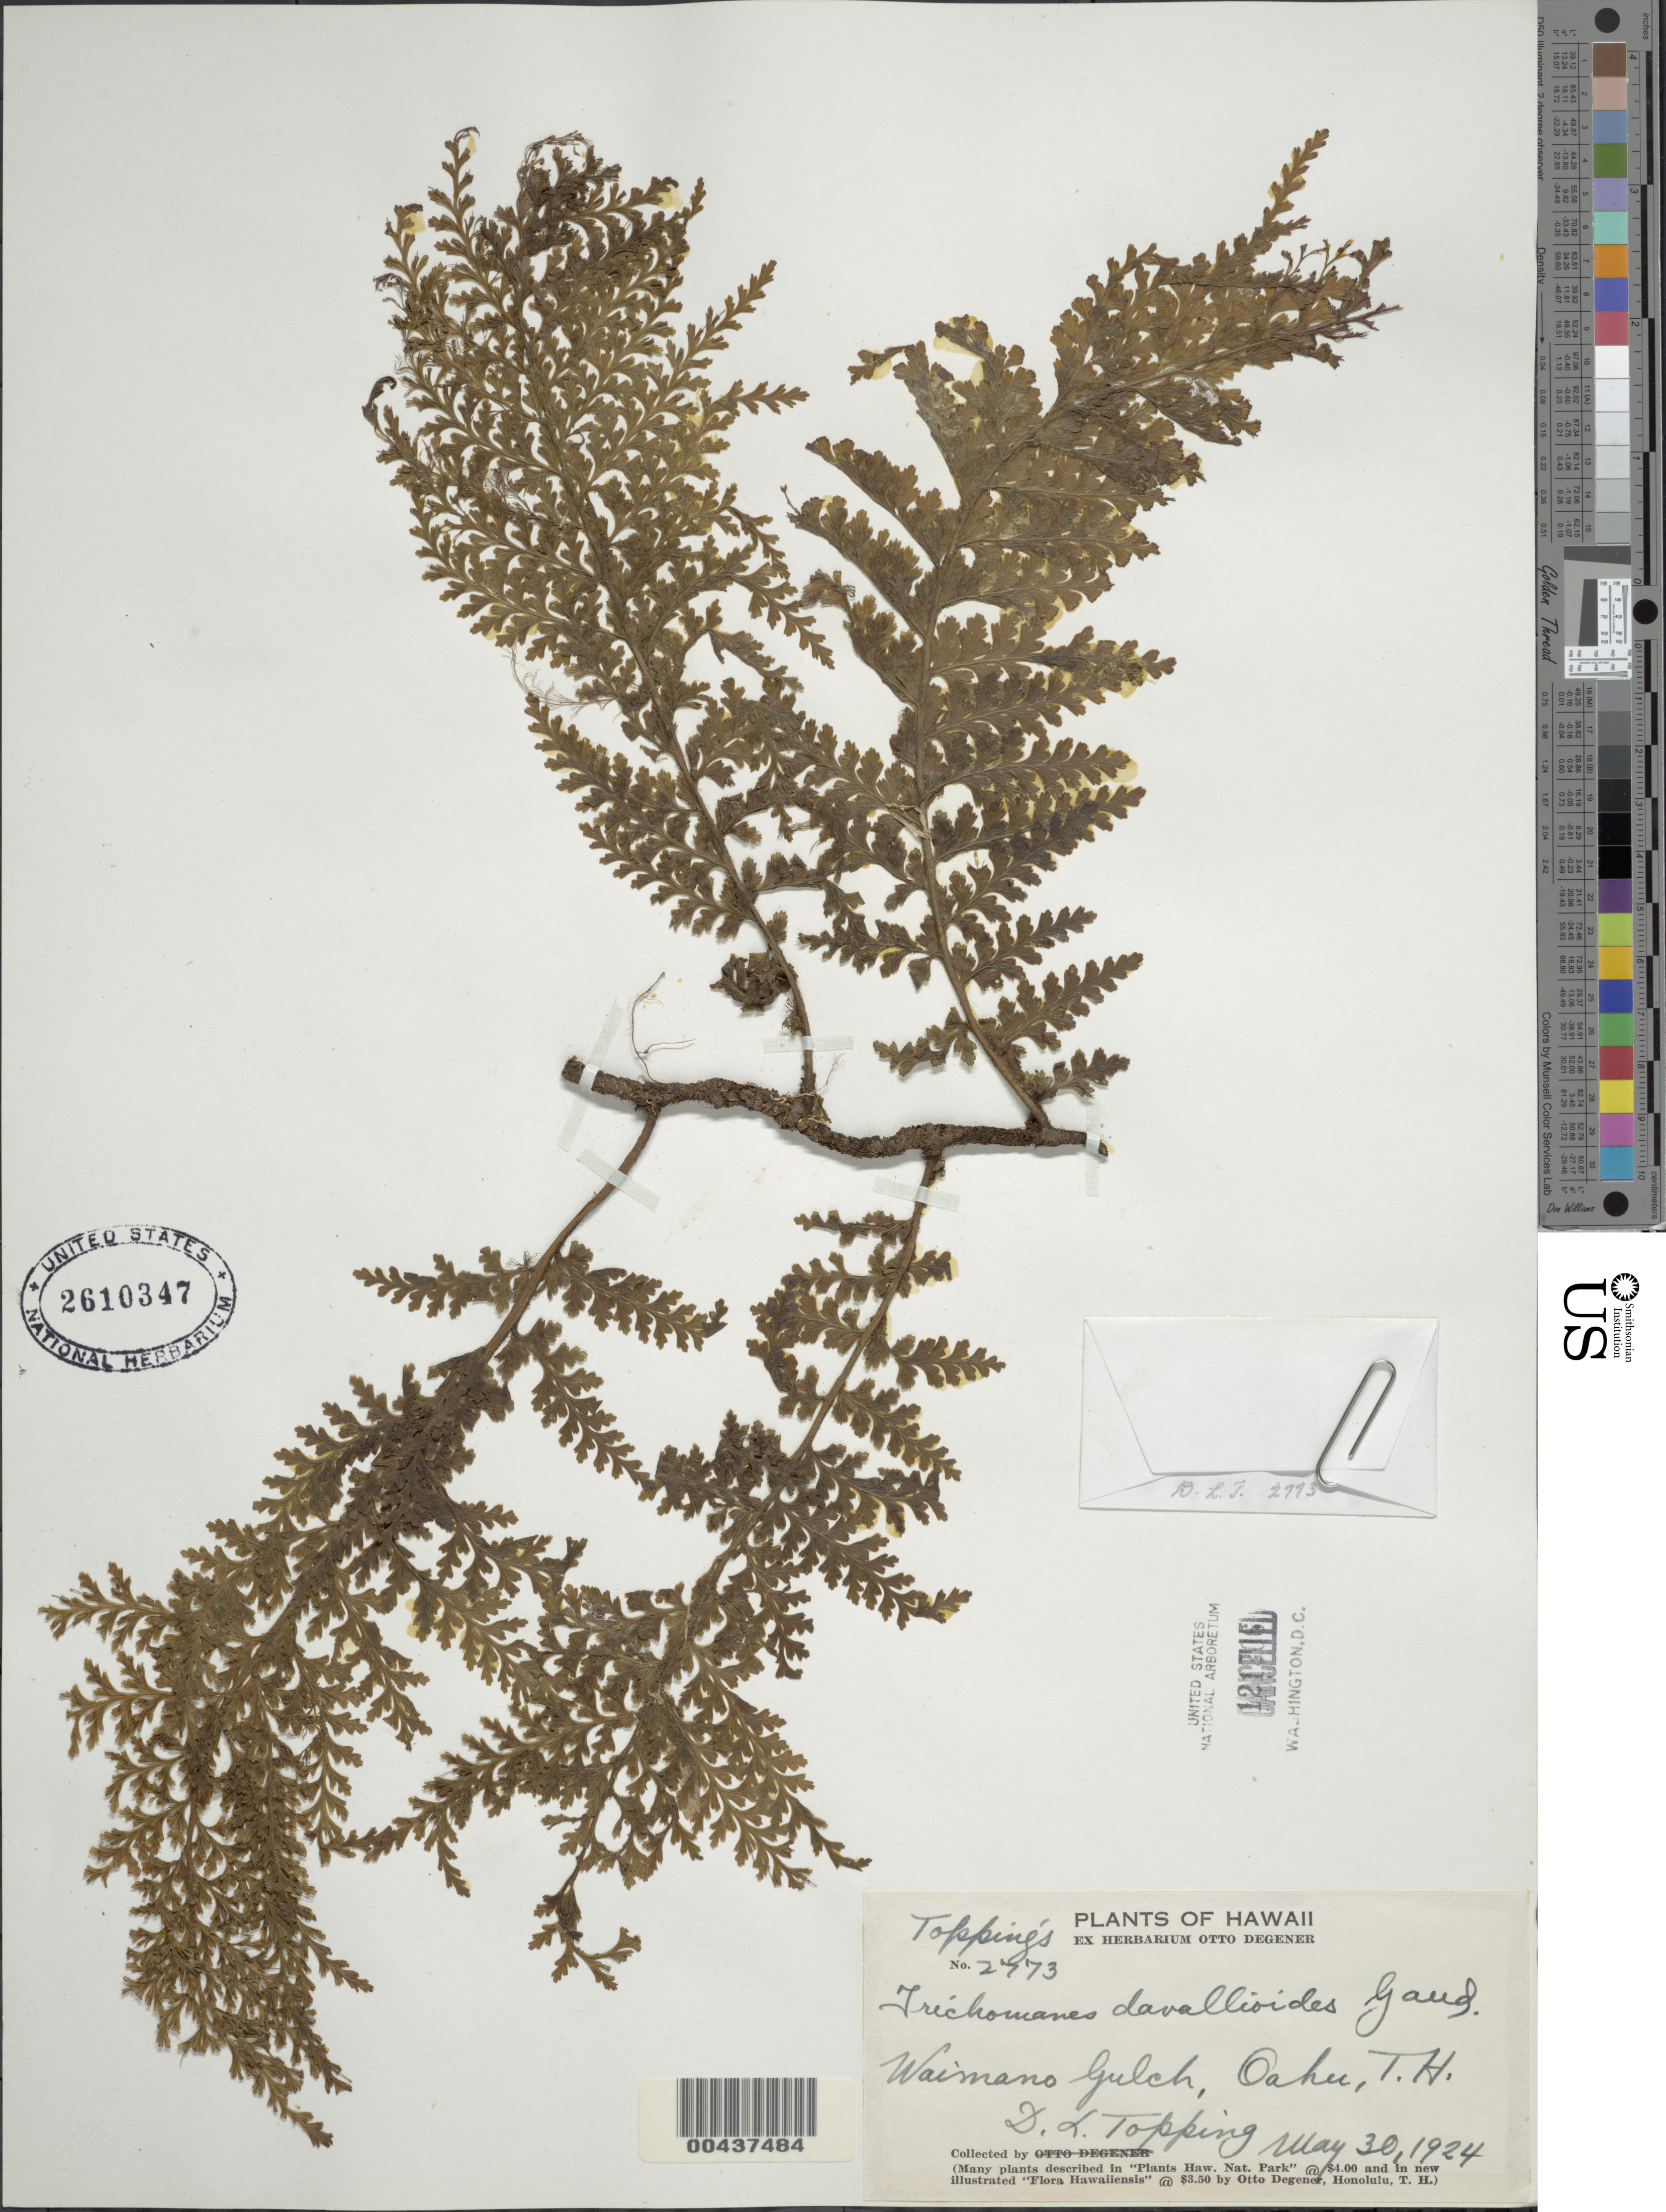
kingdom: Plantae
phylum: Tracheophyta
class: Polypodiopsida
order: Hymenophyllales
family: Hymenophyllaceae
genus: Vandenboschia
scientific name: Vandenboschia davallioides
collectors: D. L. Topping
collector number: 2773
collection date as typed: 30 May 1924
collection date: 1924-05-30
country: United States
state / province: Hawaii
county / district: Honolulu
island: Oahu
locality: Waimano Gulch, Oahu, T.H.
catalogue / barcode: US 2610347